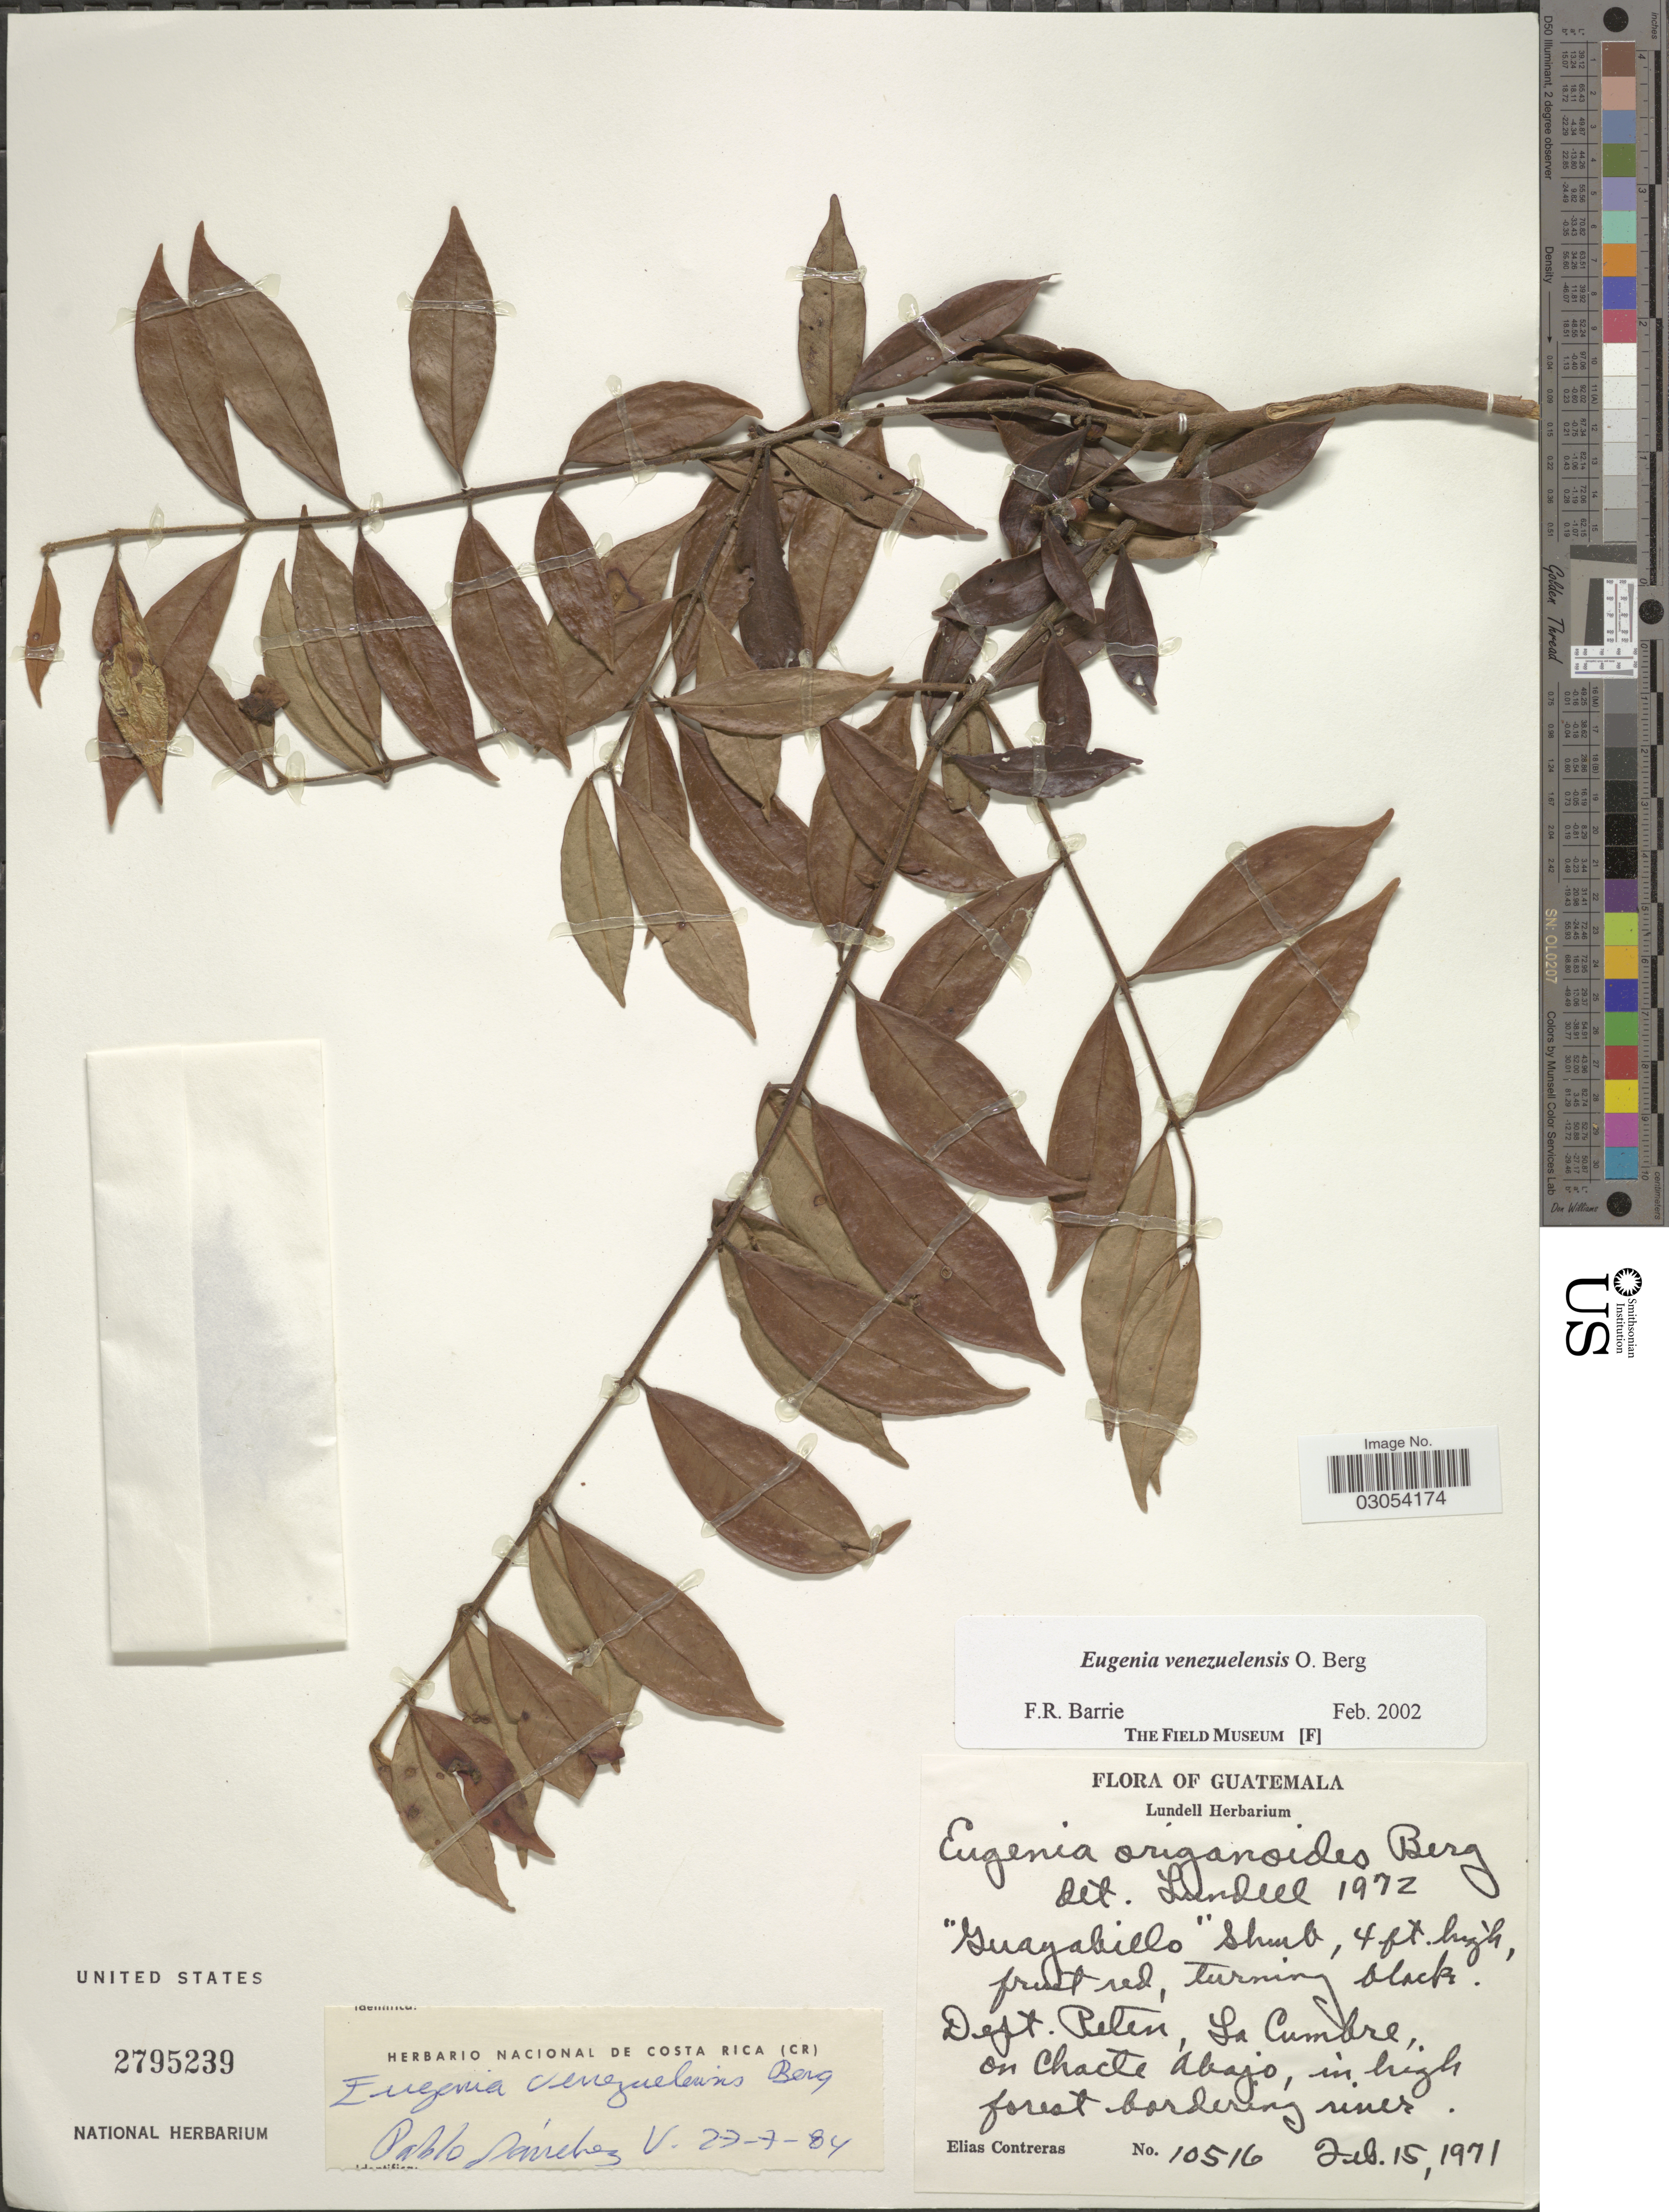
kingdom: Plantae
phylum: Tracheophyta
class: Magnoliopsida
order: Myrtales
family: Myrtaceae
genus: Eugenia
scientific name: Eugenia venezuelensis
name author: O. Berg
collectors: E. Contreras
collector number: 10516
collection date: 1971-02-15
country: Guatemala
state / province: El Petén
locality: Dept. Peten, La Cumbre, on Chacte Abajo, in high forest bordering river.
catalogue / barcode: US 2795239